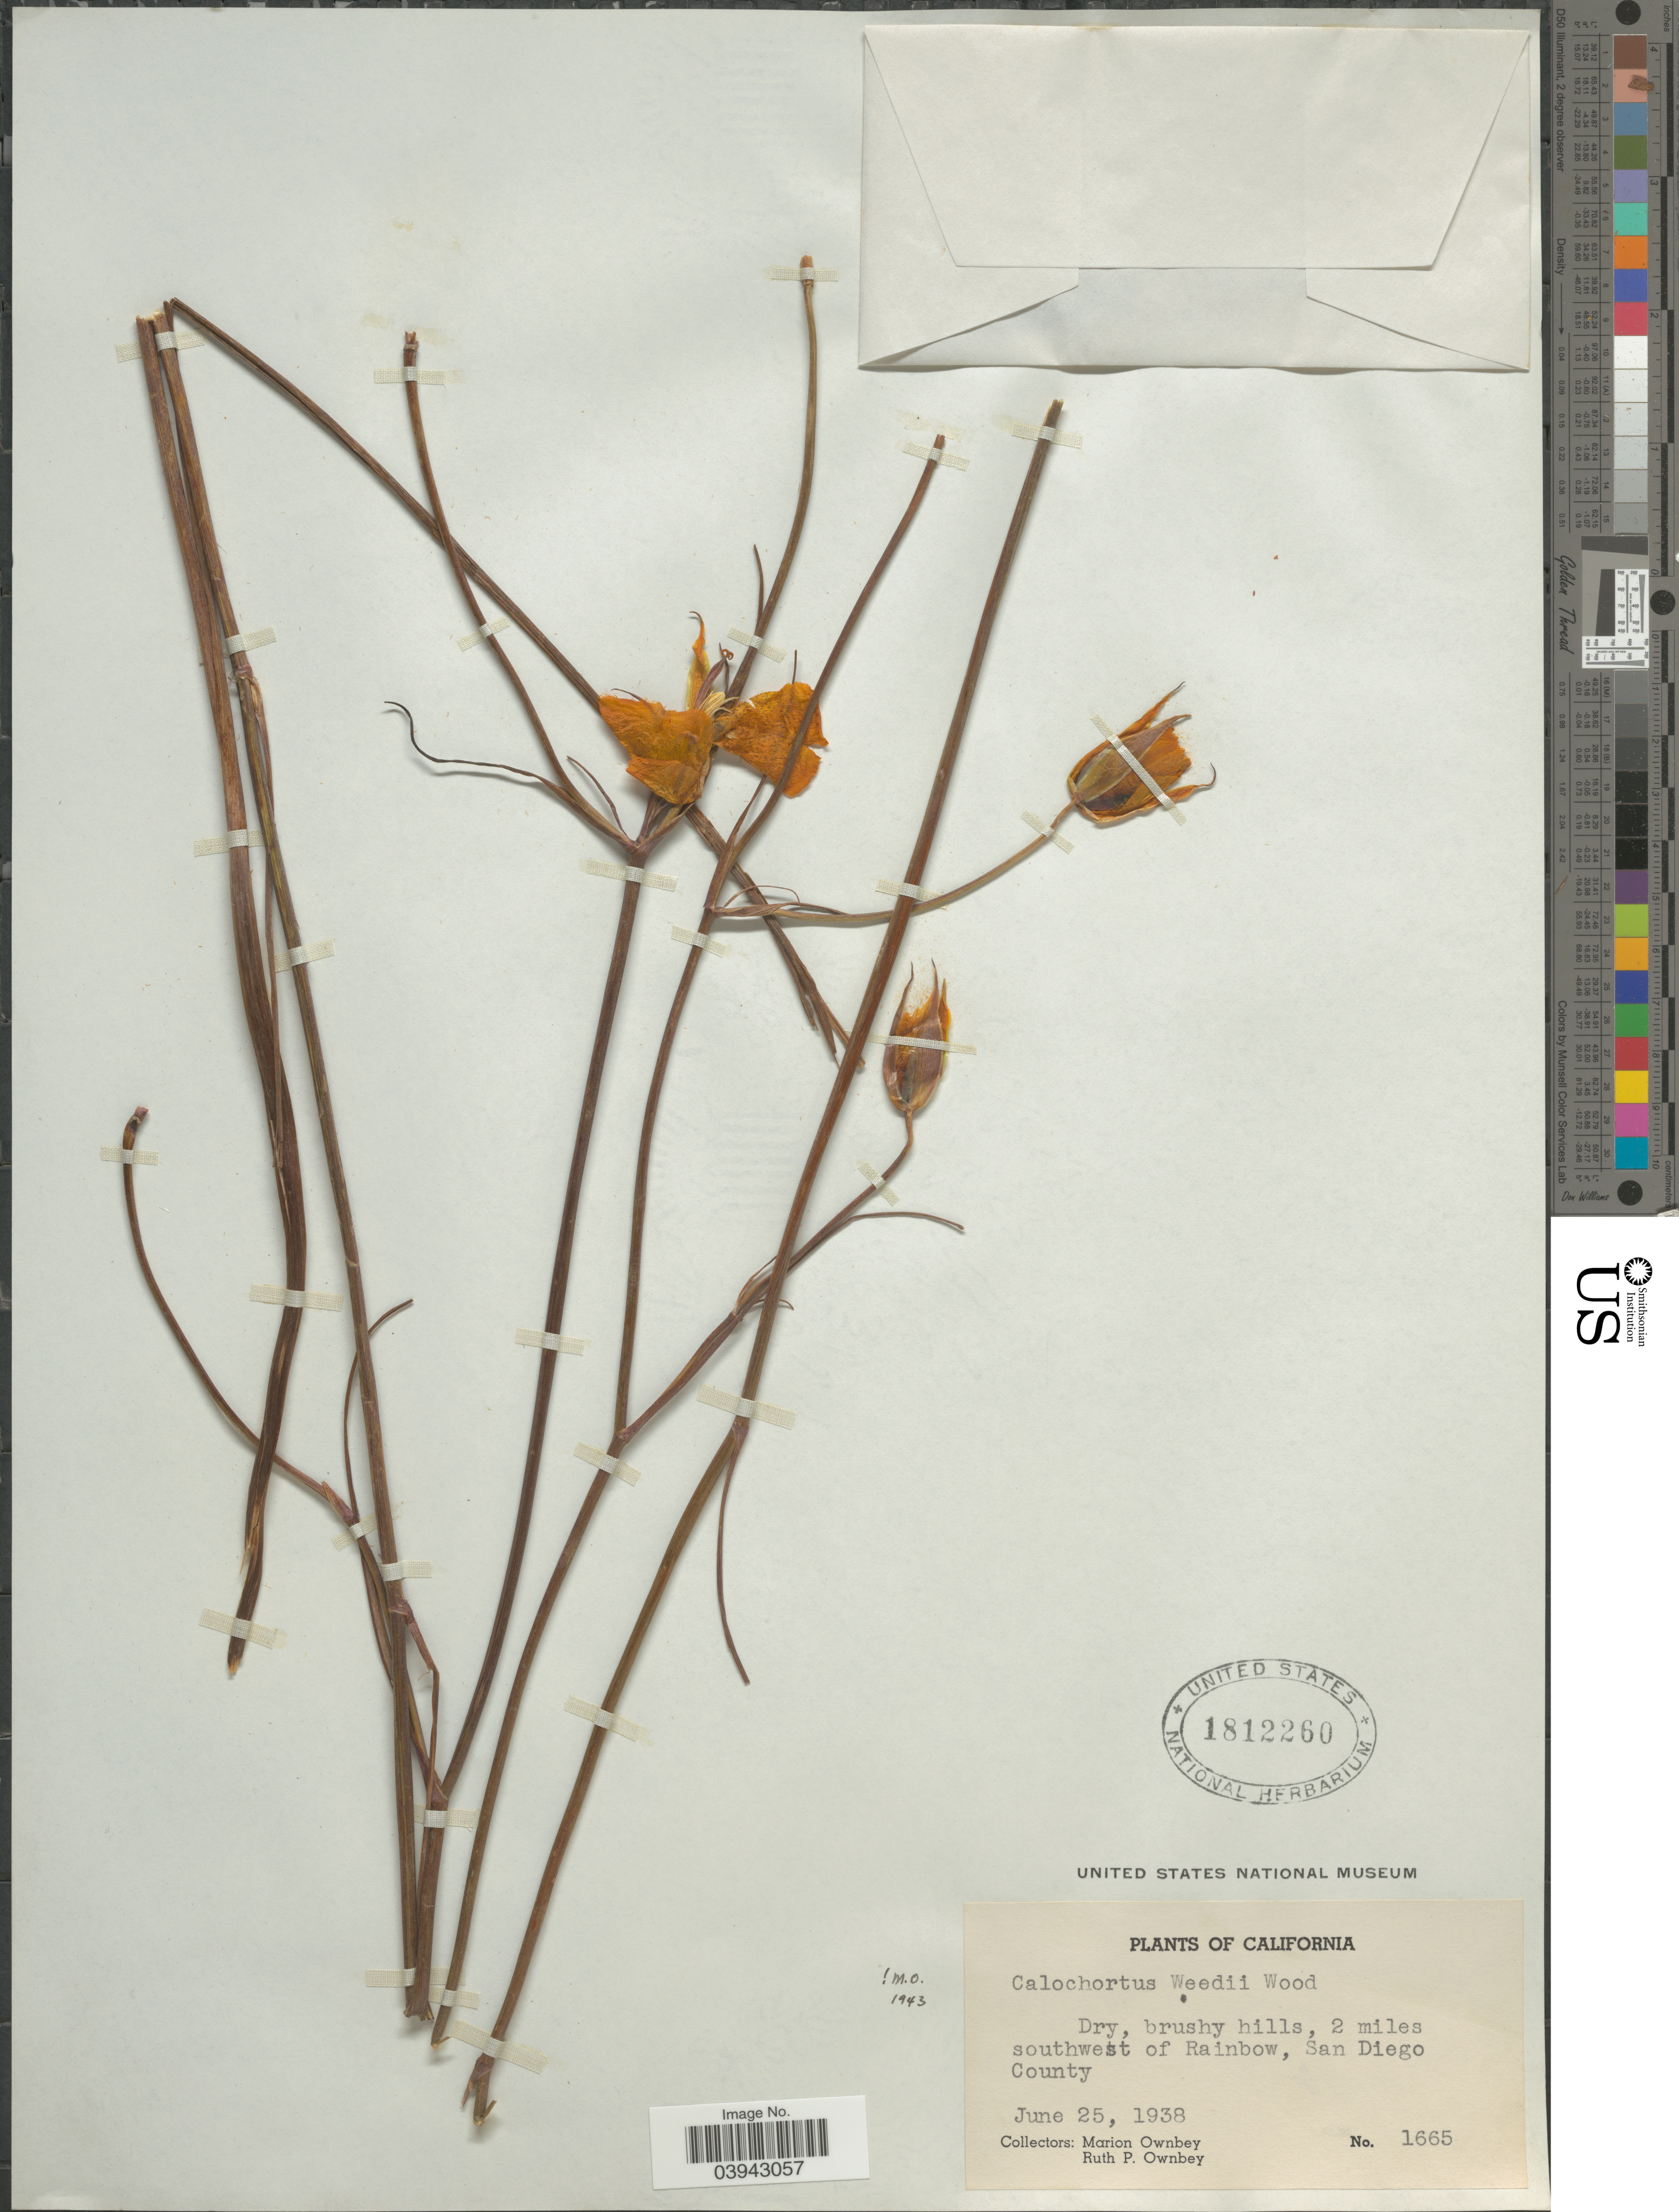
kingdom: Plantae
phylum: Tracheophyta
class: Liliopsida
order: Liliales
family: Liliaceae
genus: Calochortus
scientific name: Calochortus weedii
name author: Alph. Wood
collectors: M. Ownbey & R. Ownbey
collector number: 1665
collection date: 1938-06-25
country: United States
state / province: California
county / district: San Diego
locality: Dry, brushy hills, 2 miles southwest of Rainbow, San Diego County.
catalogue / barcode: US 1912260